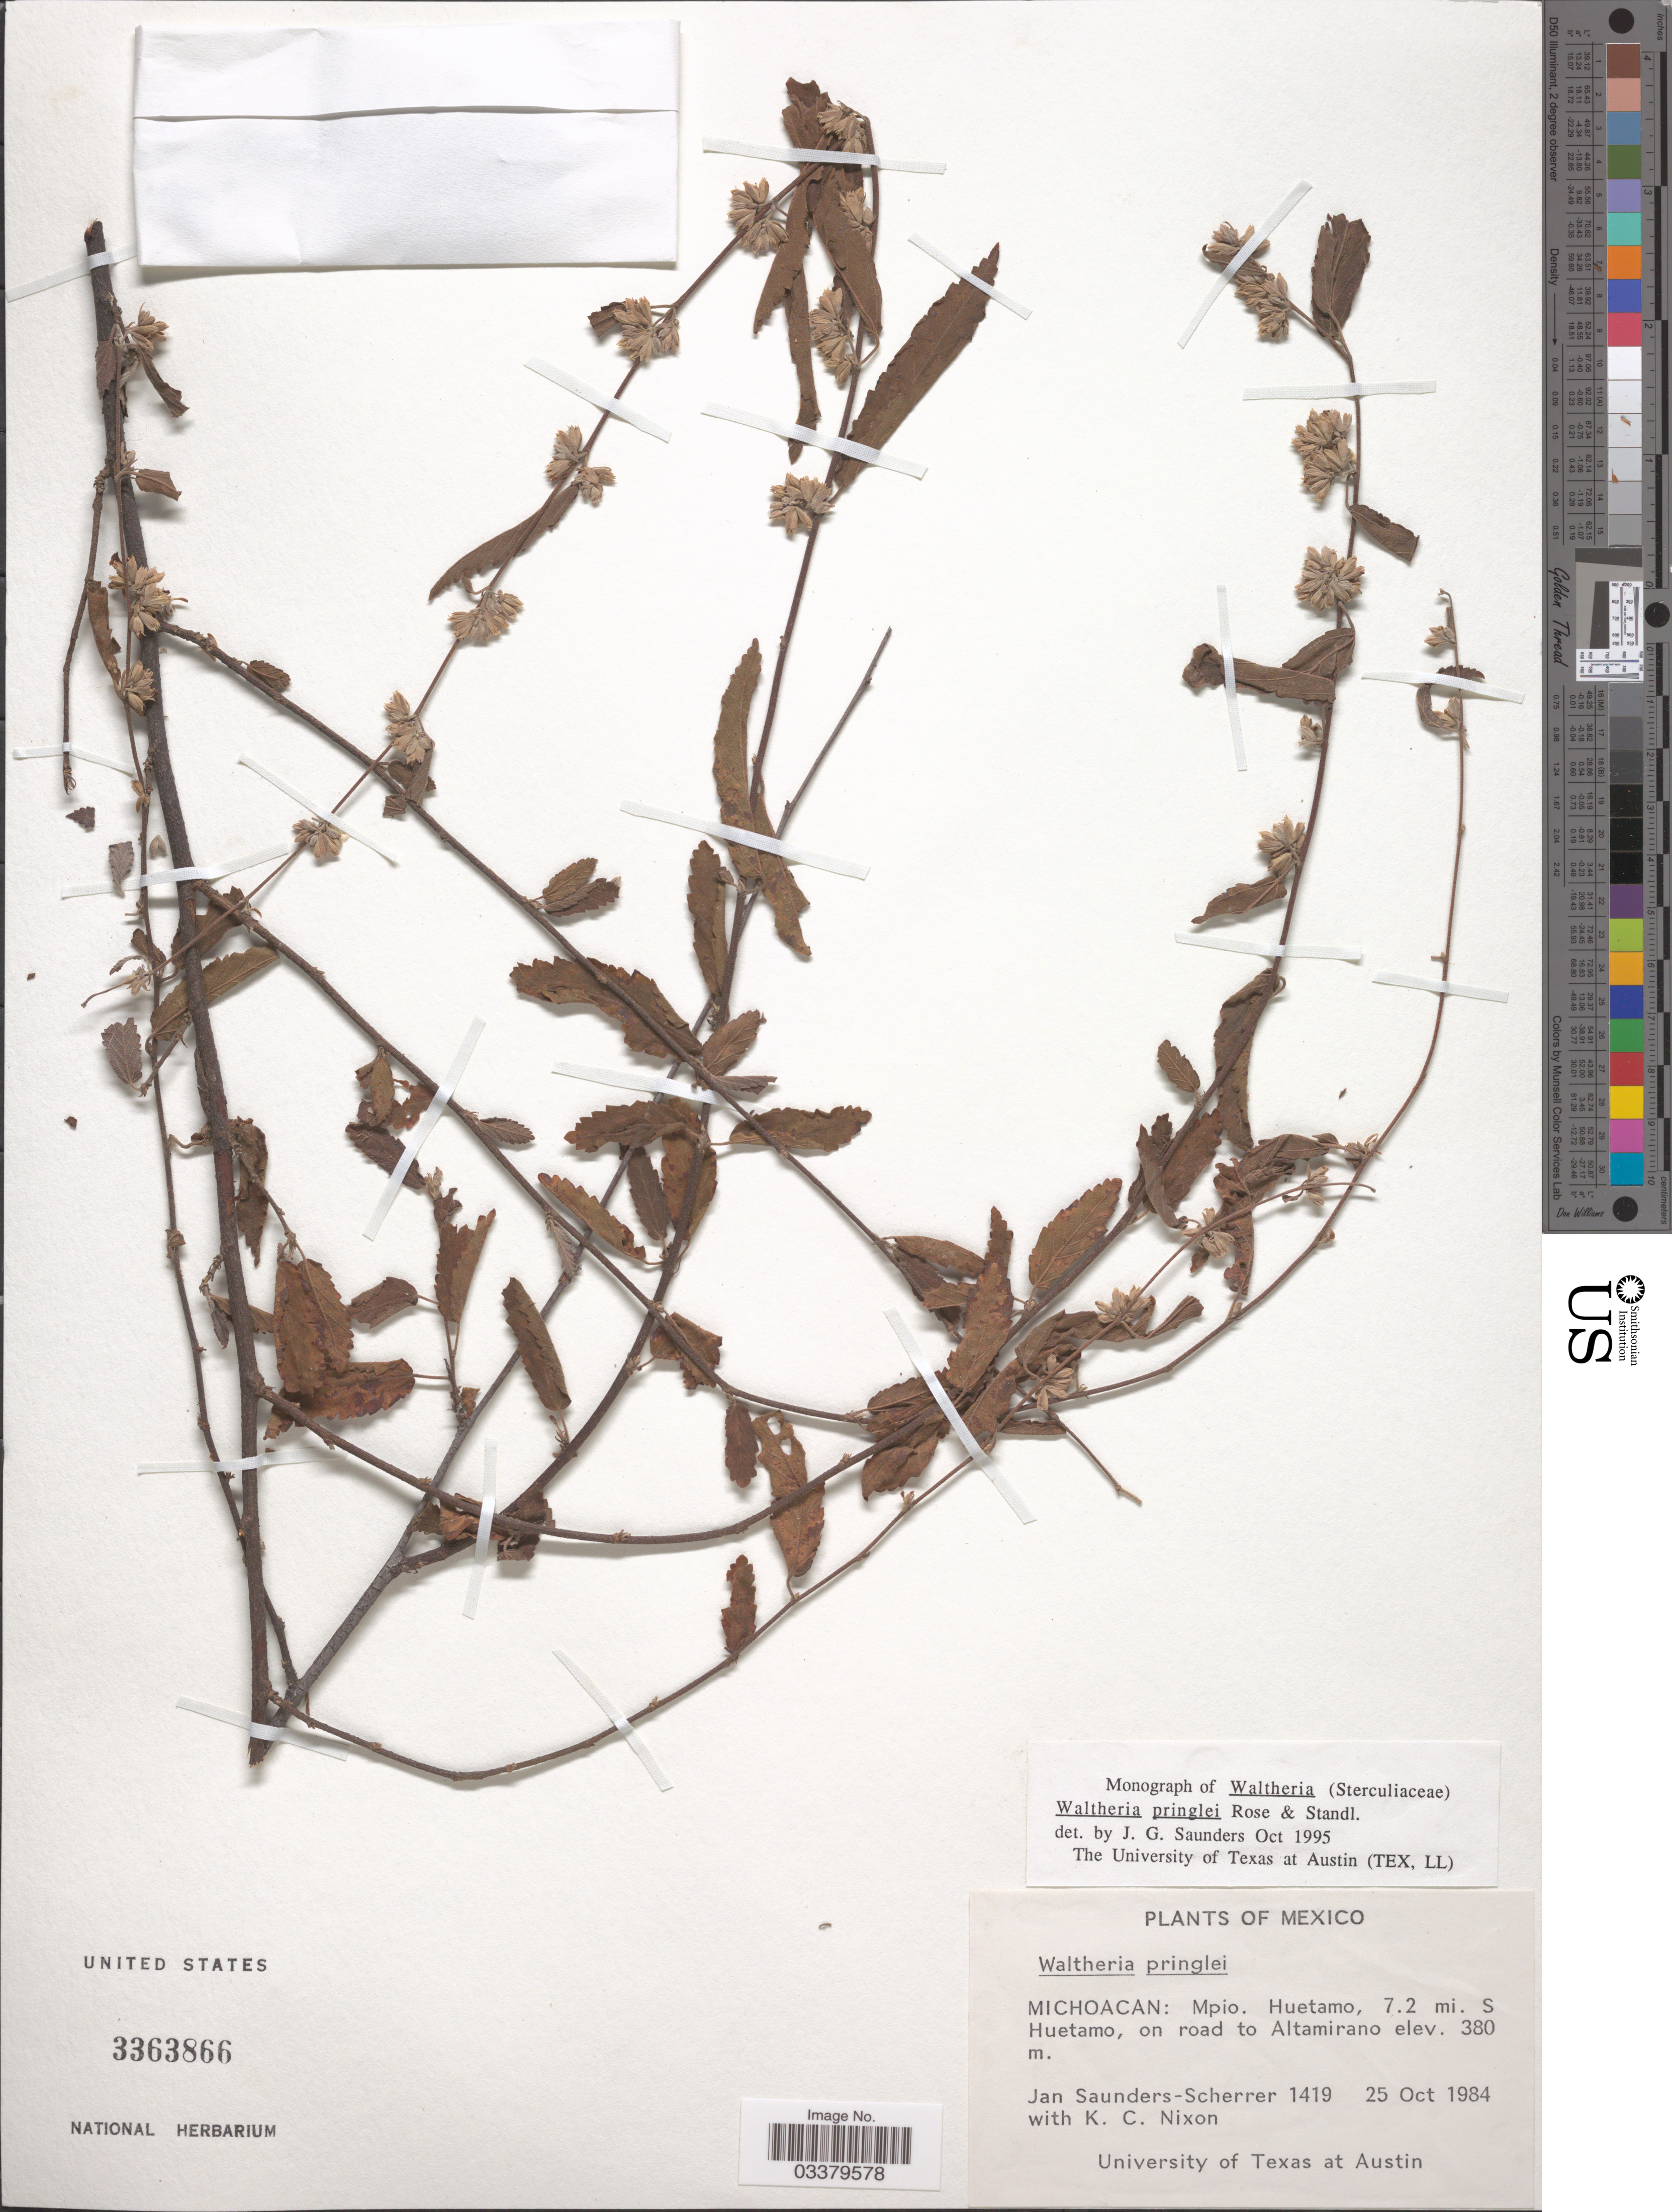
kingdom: Plantae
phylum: Tracheophyta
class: Magnoliopsida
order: Malvales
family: Malvaceae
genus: Waltheria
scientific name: Waltheria pringlei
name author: Rose & Standl.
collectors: J. Saunders-Scherrer & K. Nixon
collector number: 1419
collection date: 1984-10-25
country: Mexico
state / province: Michoacán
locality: Mpio. Huetamo, 7.2 mi. S Huetamo, on road to Altamirano.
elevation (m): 380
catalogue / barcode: US 3363866